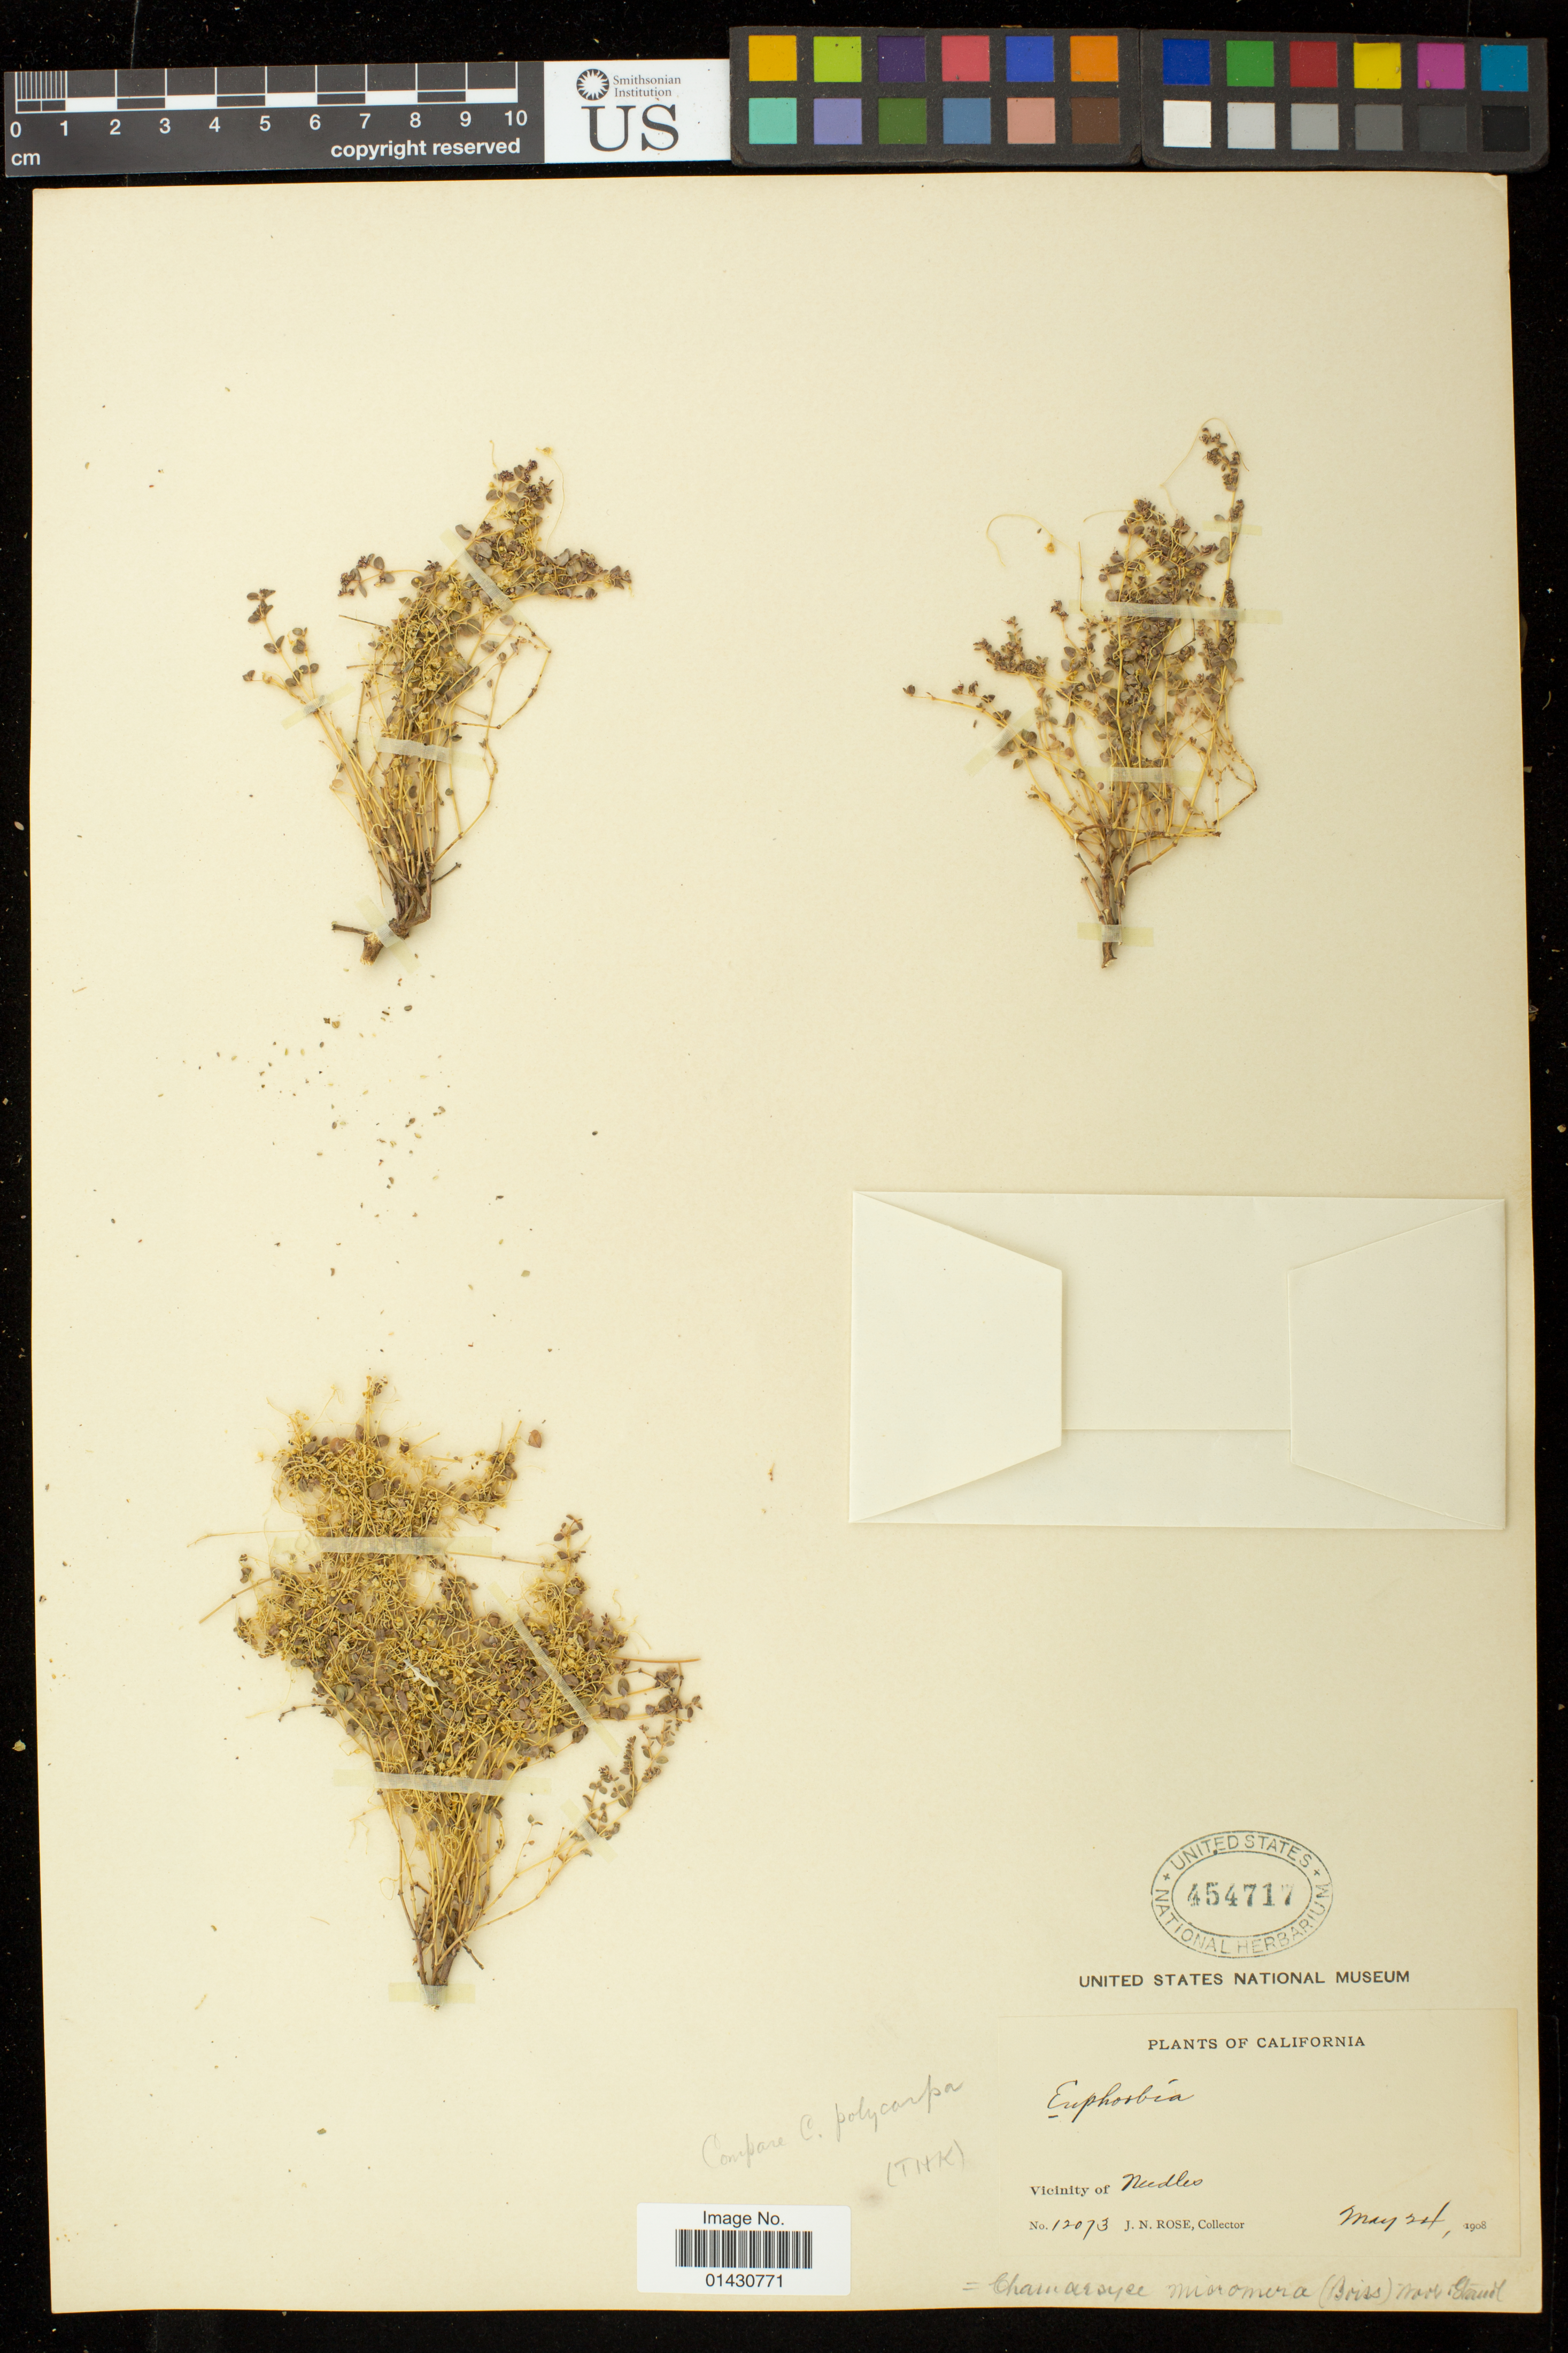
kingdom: Plantae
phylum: Tracheophyta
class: Magnoliopsida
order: Malpighiales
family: Euphorbiaceae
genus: Euphorbia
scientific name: Euphorbia micromera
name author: Boiss.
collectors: J. N. Rose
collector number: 12073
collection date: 1908-05-24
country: United States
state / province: California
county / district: San Bernardino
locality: Vicinity of Needles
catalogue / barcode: US 454717